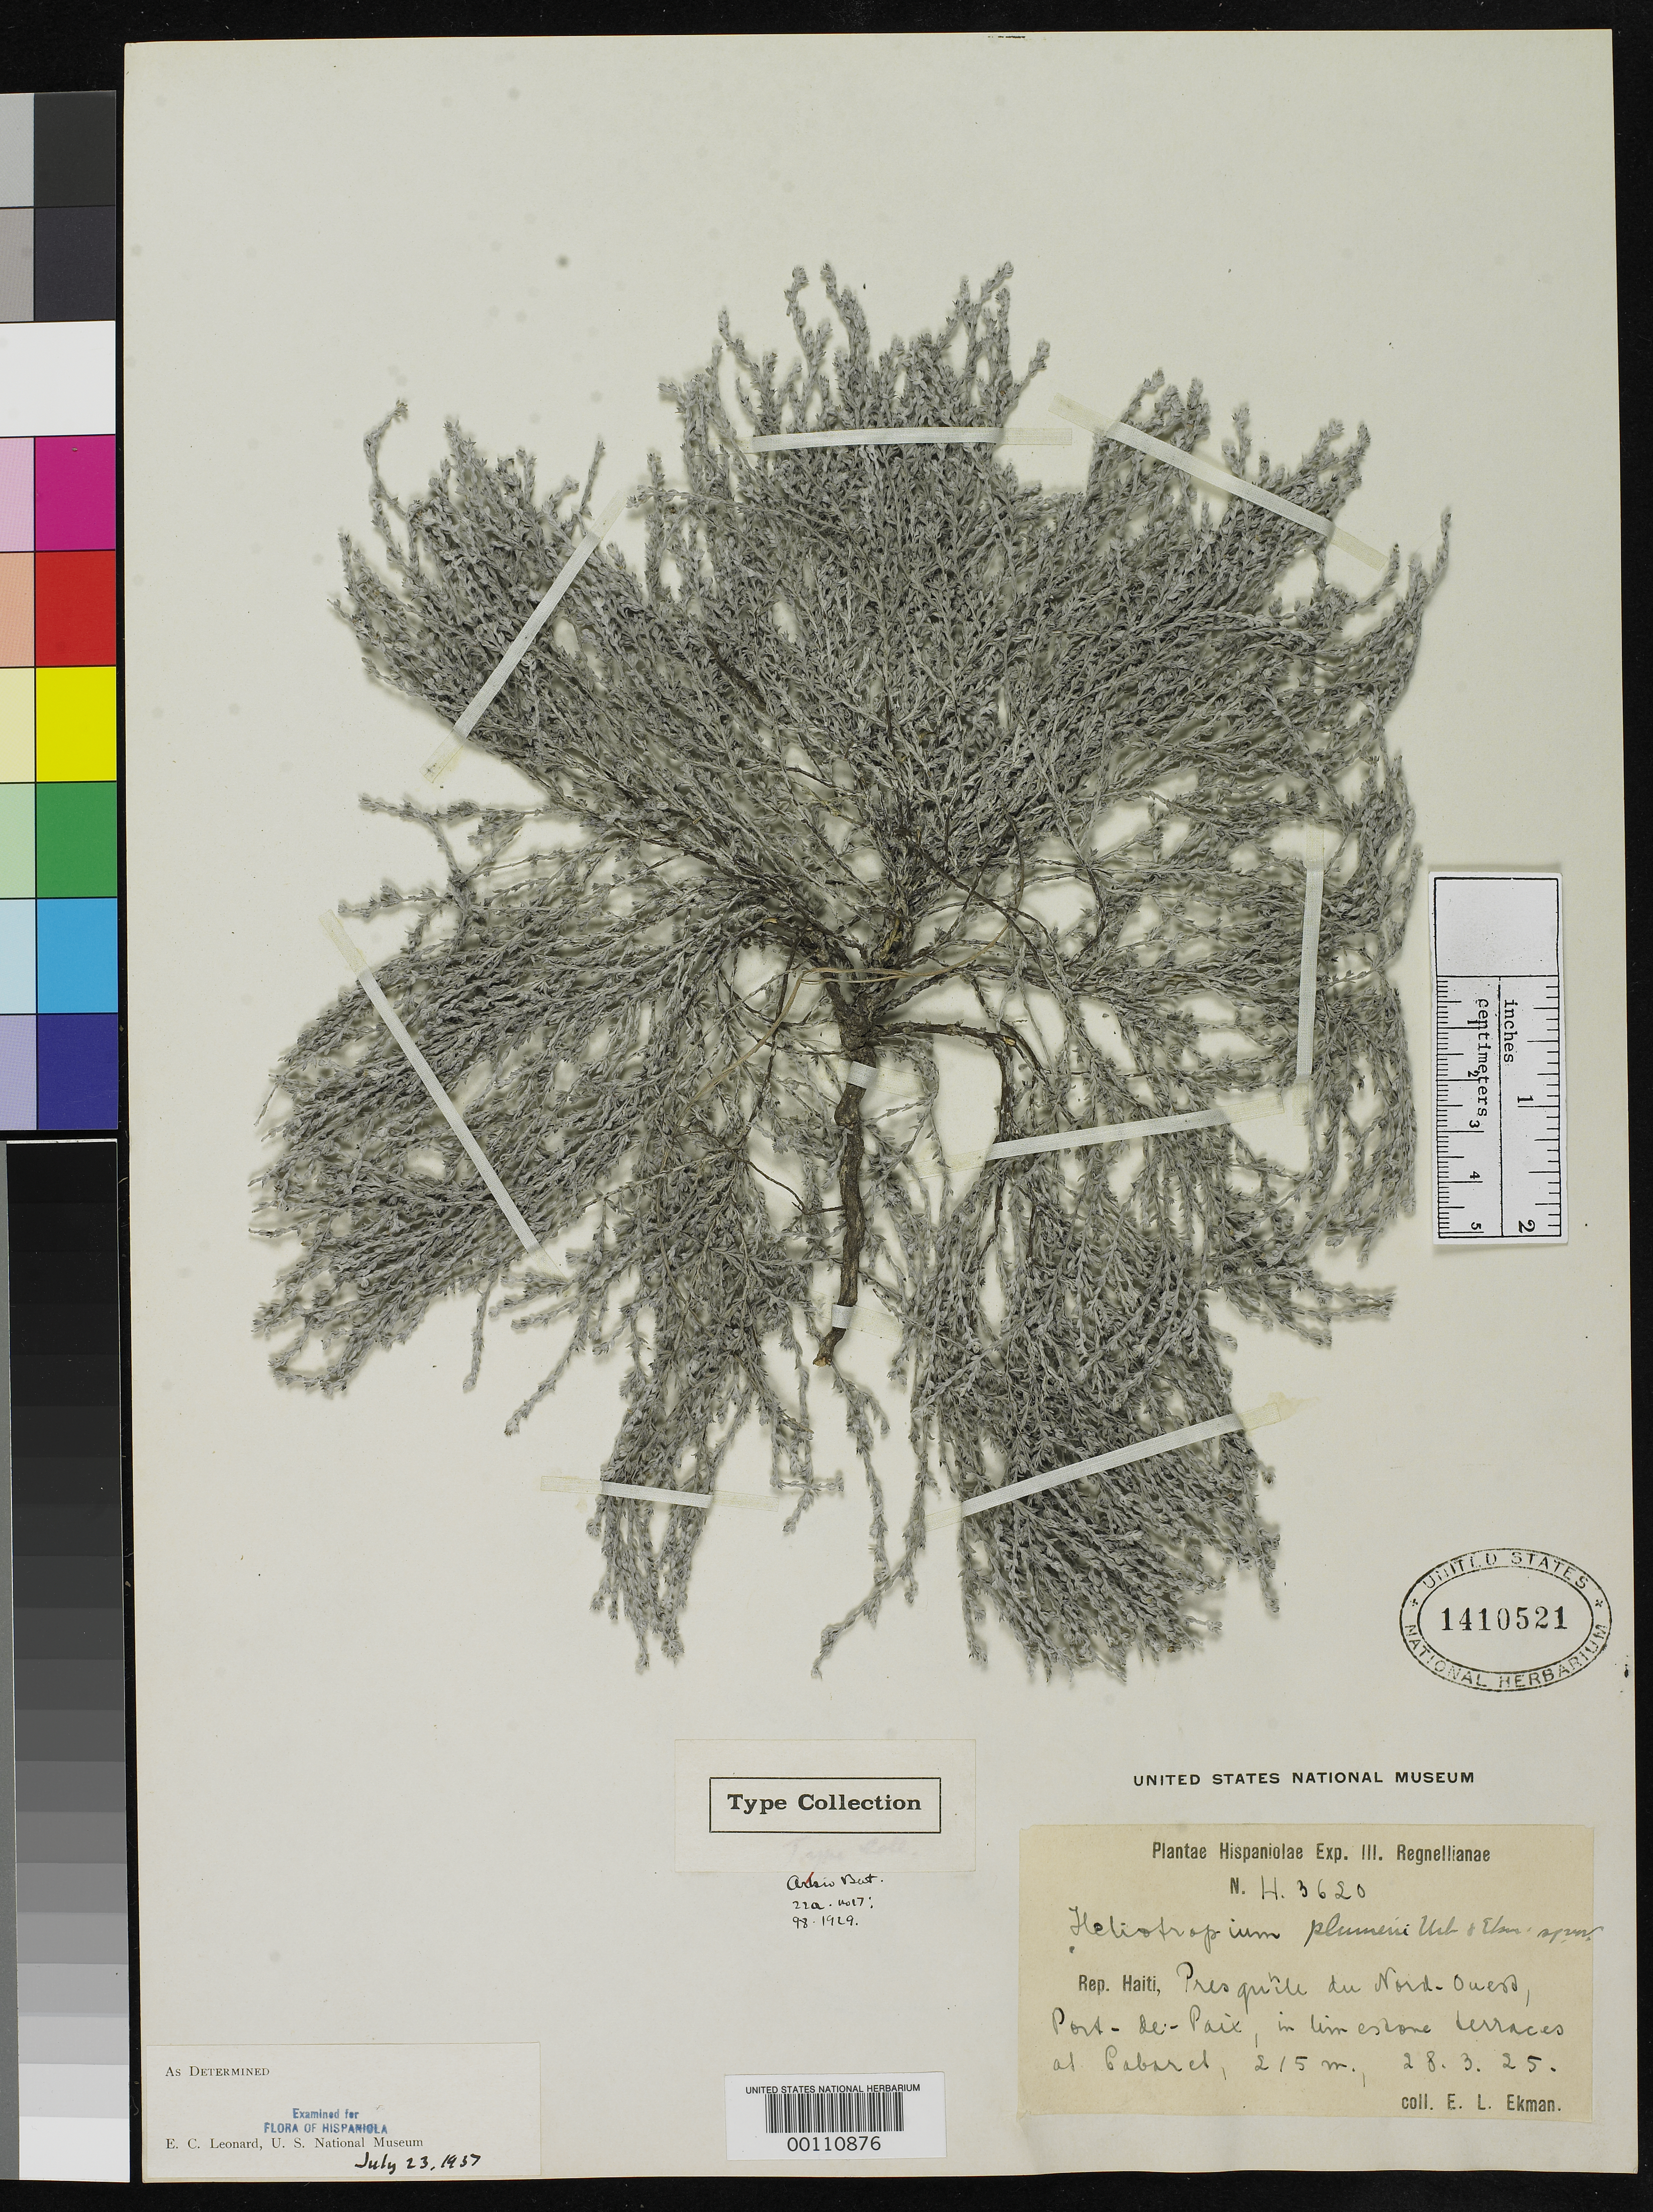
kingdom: Plantae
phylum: Tracheophyta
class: Magnoliopsida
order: Boraginales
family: Heliotropiaceae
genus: Heliotropium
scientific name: Heliotropium plumerii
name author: Urb. & Ekman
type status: Isotype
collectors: E. L. Ekman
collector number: H 3620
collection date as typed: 28 Mar 1925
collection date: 1925-03-28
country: Haiti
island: Hispaniola Island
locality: Port-de-Paix, Jean Rabel, Cabaret.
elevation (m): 215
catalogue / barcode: US 1410521